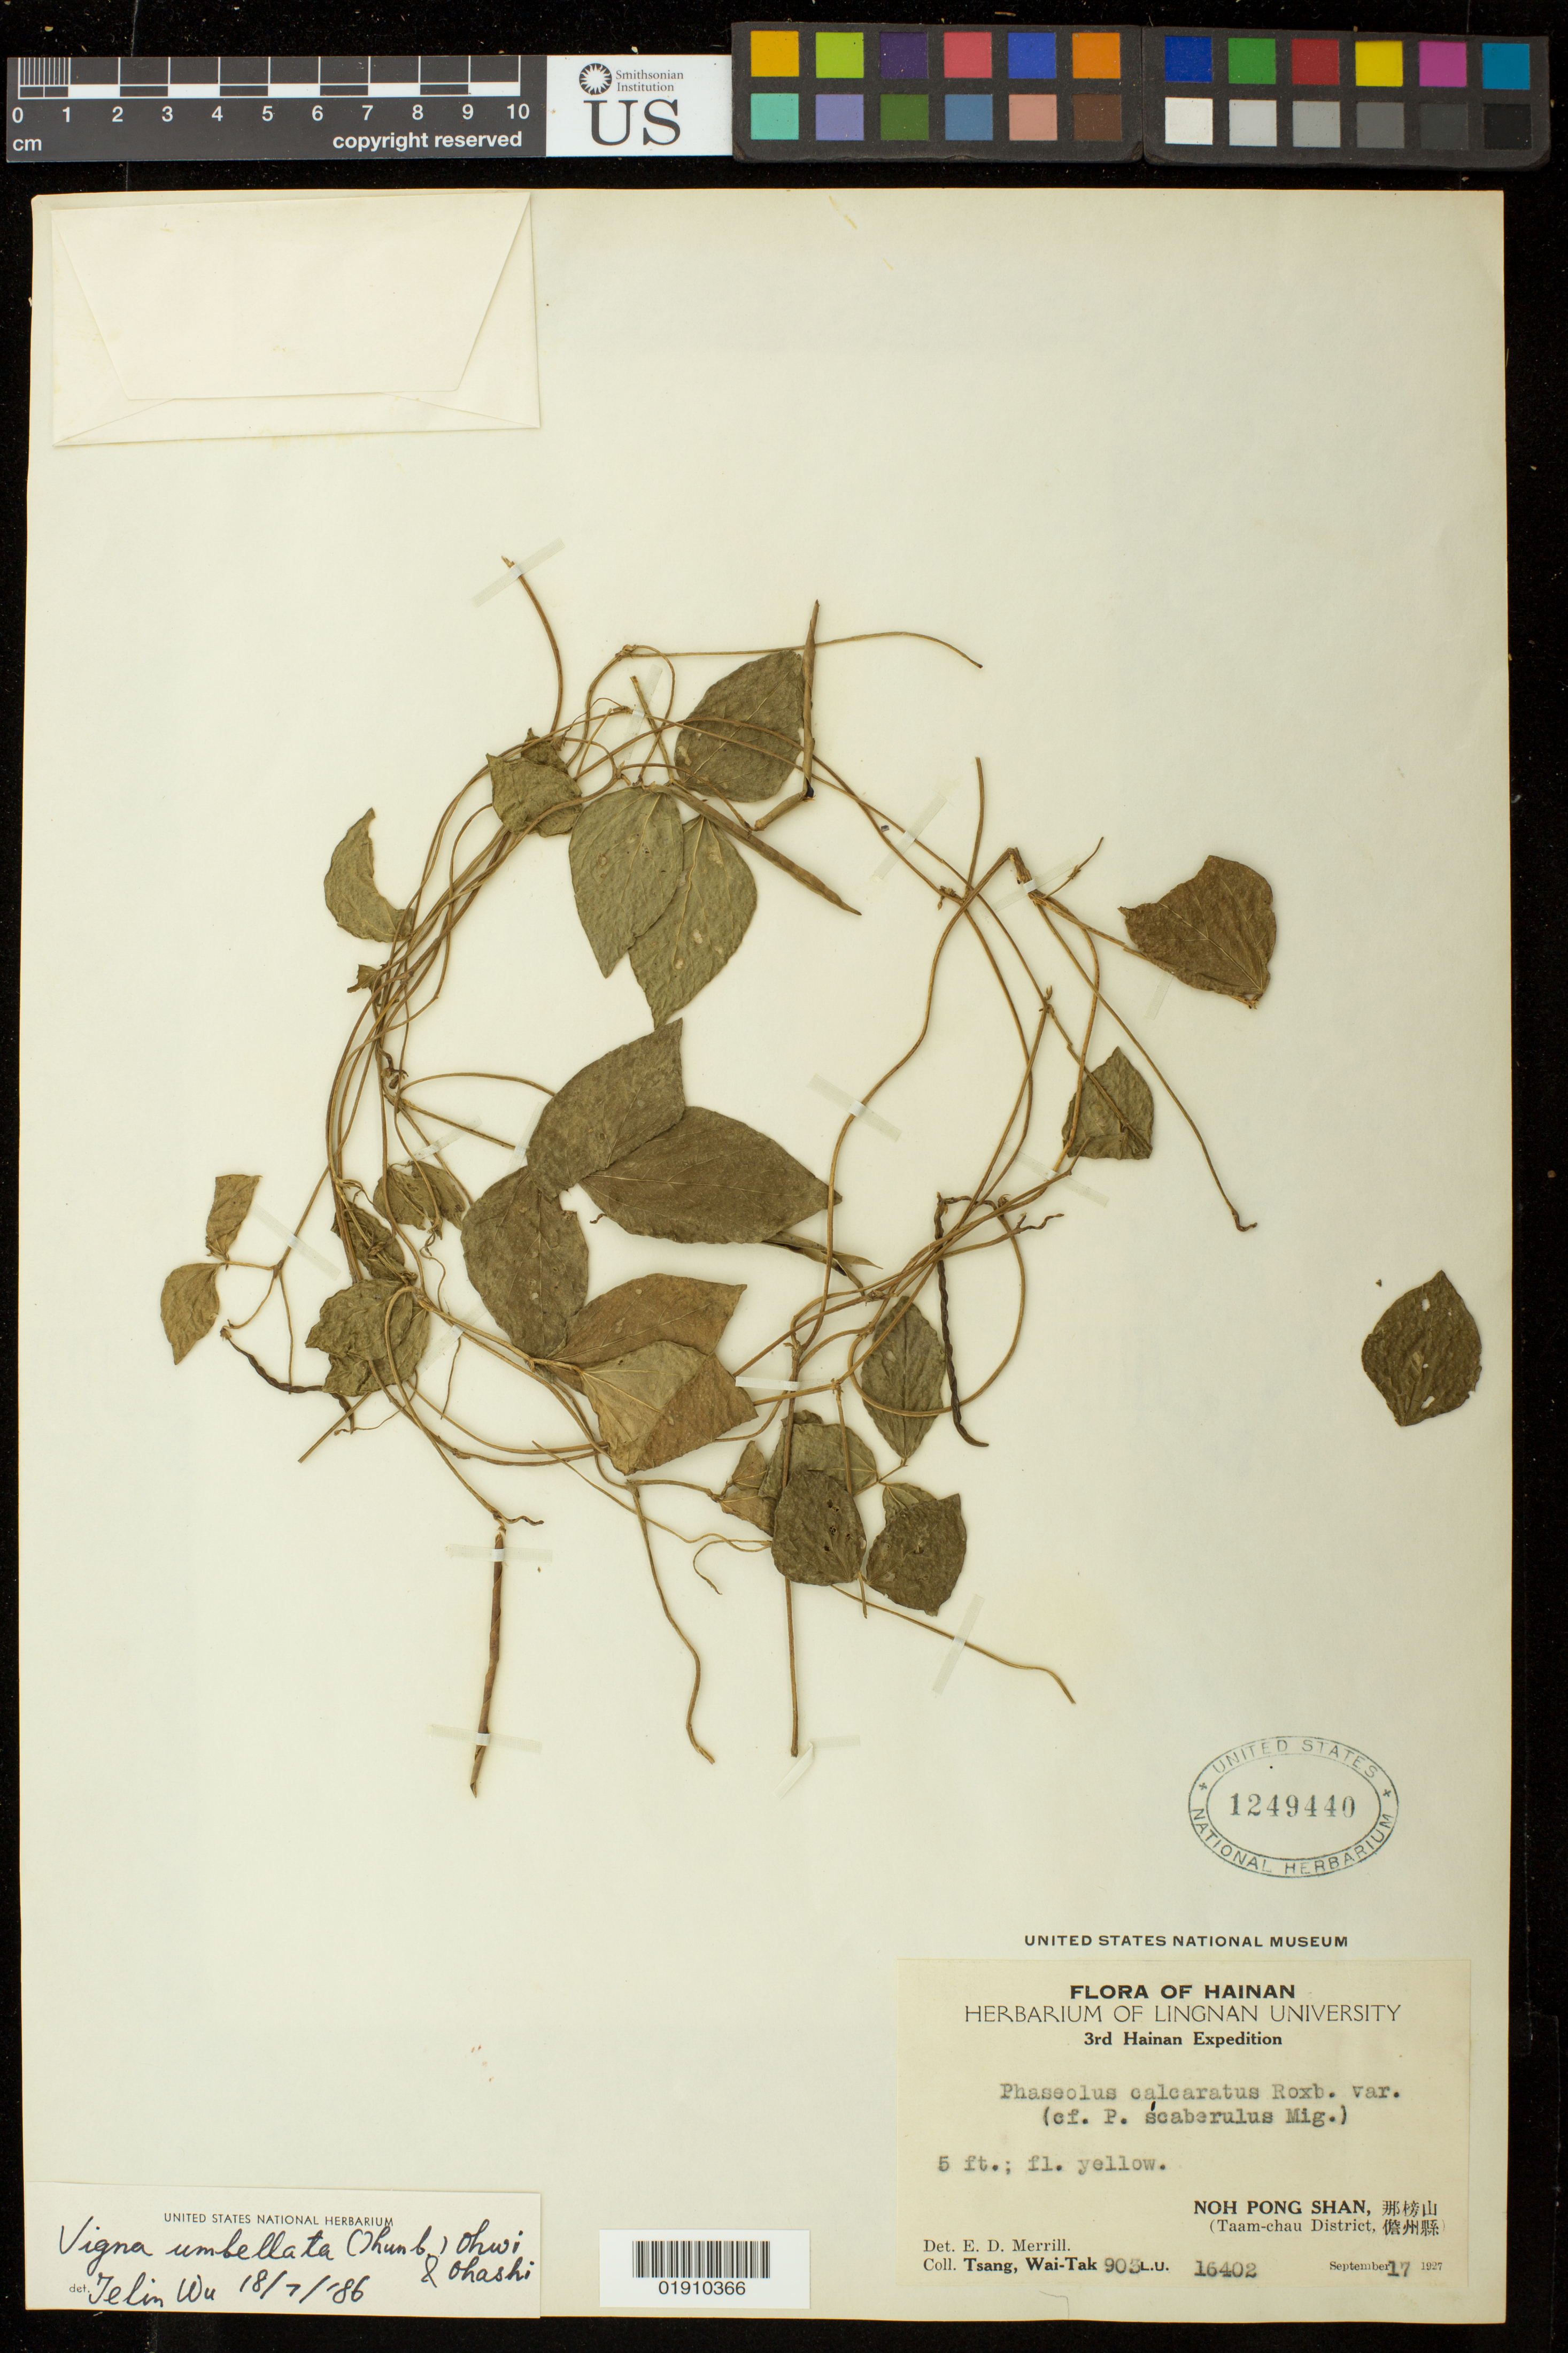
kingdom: Plantae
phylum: Tracheophyta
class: Magnoliopsida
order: Fabales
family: Fabaceae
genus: Vigna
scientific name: Vigna umbellata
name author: (Thunb.) Ohwi & H. Ohashi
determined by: Wu, Jelin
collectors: W. T. Tsang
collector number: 16402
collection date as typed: September 17, 1927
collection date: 1927-09-17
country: China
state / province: Hainan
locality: Noh Pong Shan (Taam-chau District)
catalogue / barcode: US 1249440